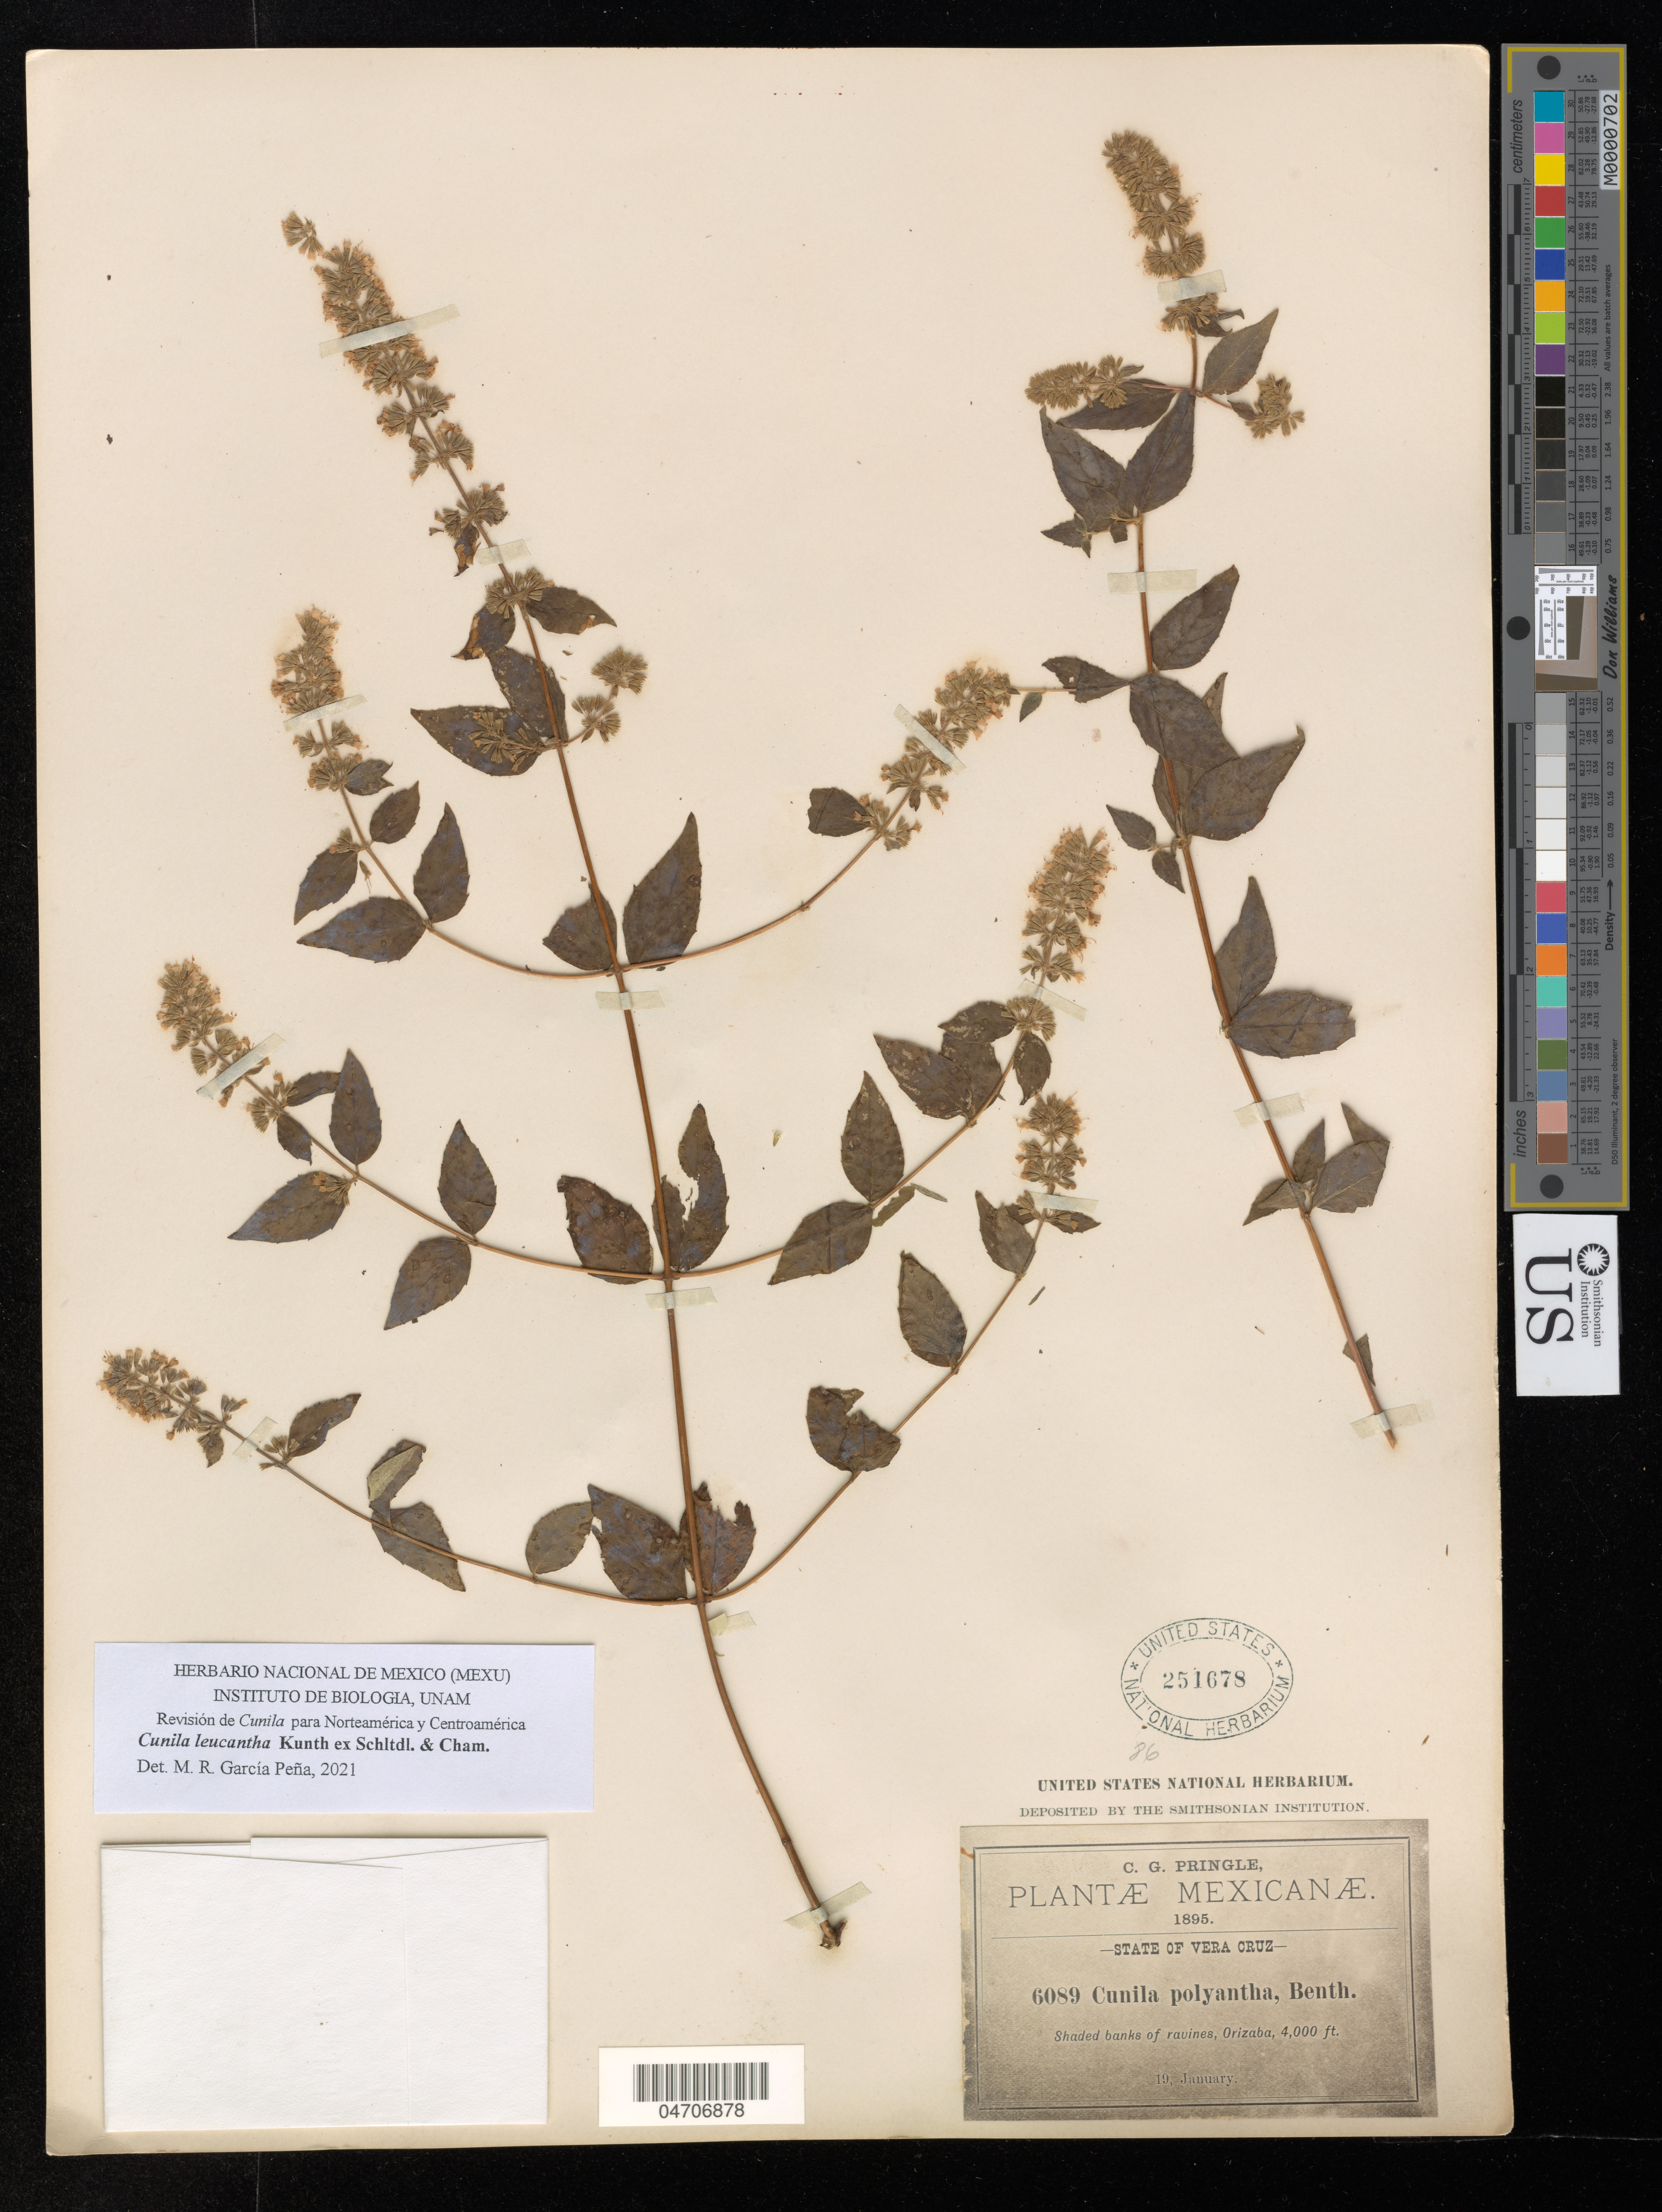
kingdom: Plantae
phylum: Tracheophyta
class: Magnoliopsida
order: Lamiales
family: Lamiaceae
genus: Cunila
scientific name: Cunila leucantha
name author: Kunth ex Schltdl. & Cham.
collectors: C. G. Pringle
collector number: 6089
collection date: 1895-01-19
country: Mexico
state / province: Veracruz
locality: State of Vera Cruz. Shaded banks of ravines, Orizaba.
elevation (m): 1219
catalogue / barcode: US 251678